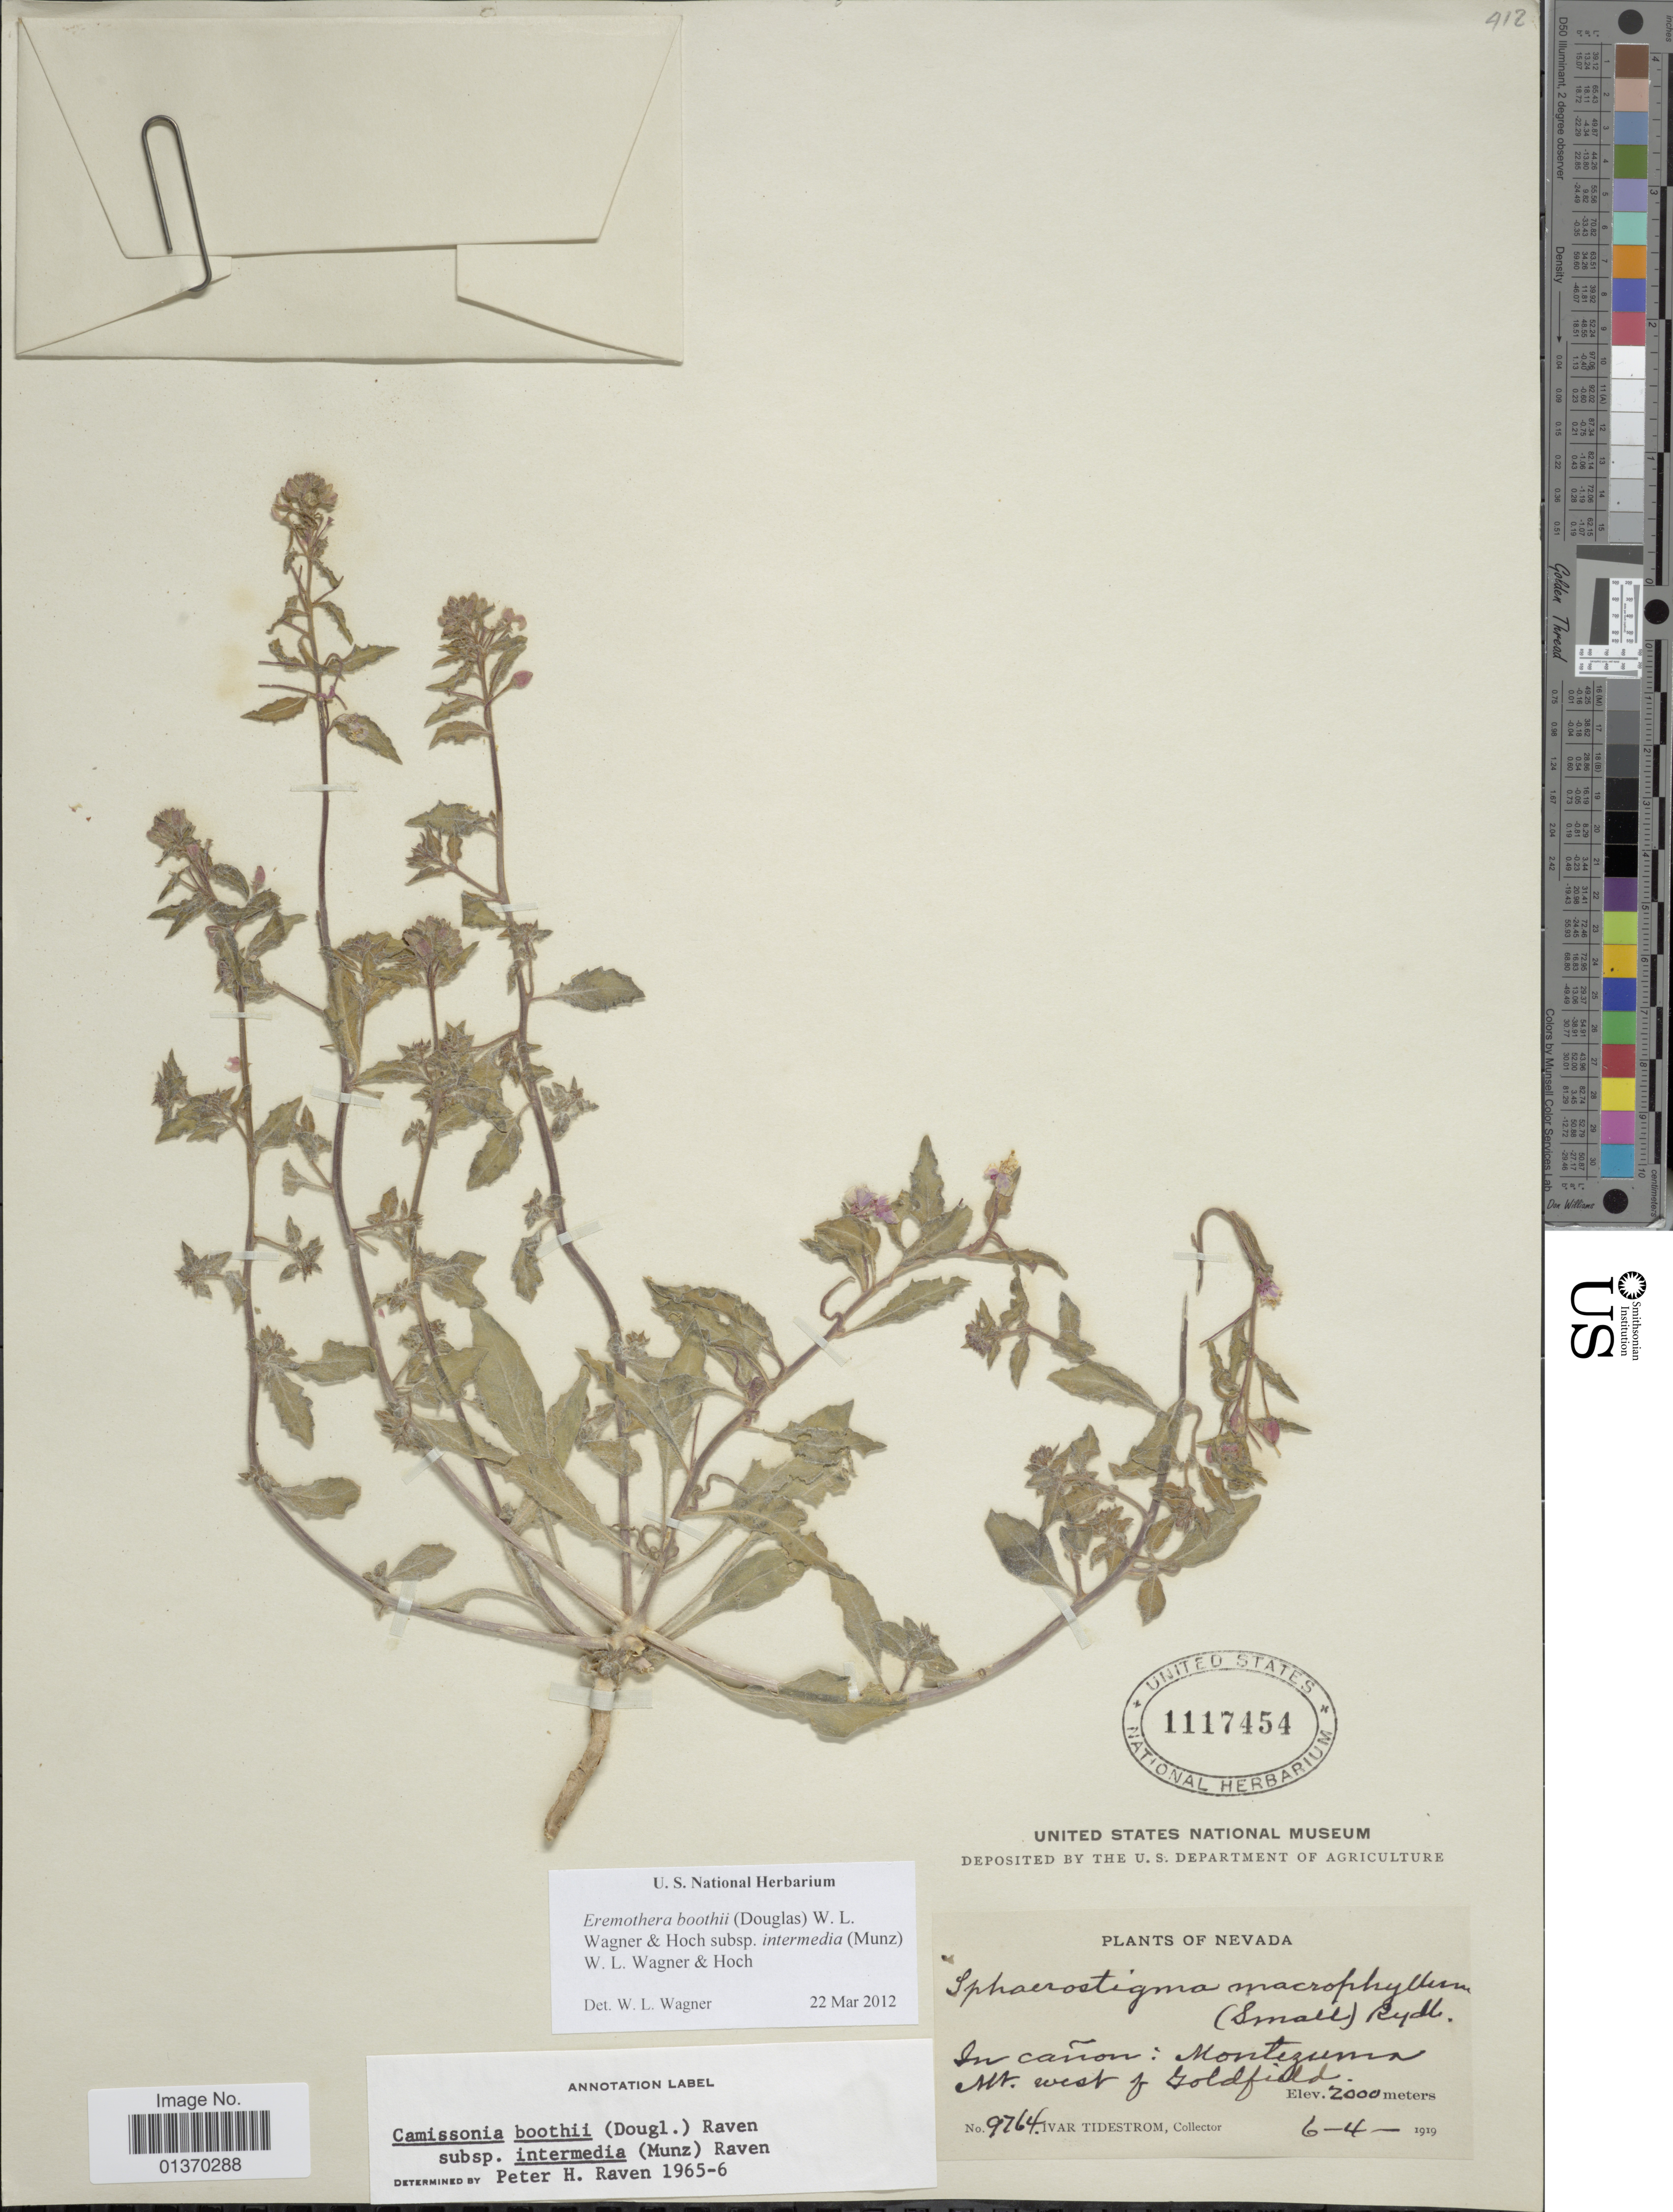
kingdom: Plantae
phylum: Tracheophyta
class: Magnoliopsida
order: Myrtales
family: Onagraceae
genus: Eremothera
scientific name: Eremothera boothii subsp. intermedia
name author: (Munz) W.L. Wagner & Hoch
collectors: I. F. Tidestrom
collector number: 9764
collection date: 1919-06-04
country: United States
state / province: Nevada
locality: In cañon: Montezuma Mt. west of Goldfield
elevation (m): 2000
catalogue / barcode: US 1117454